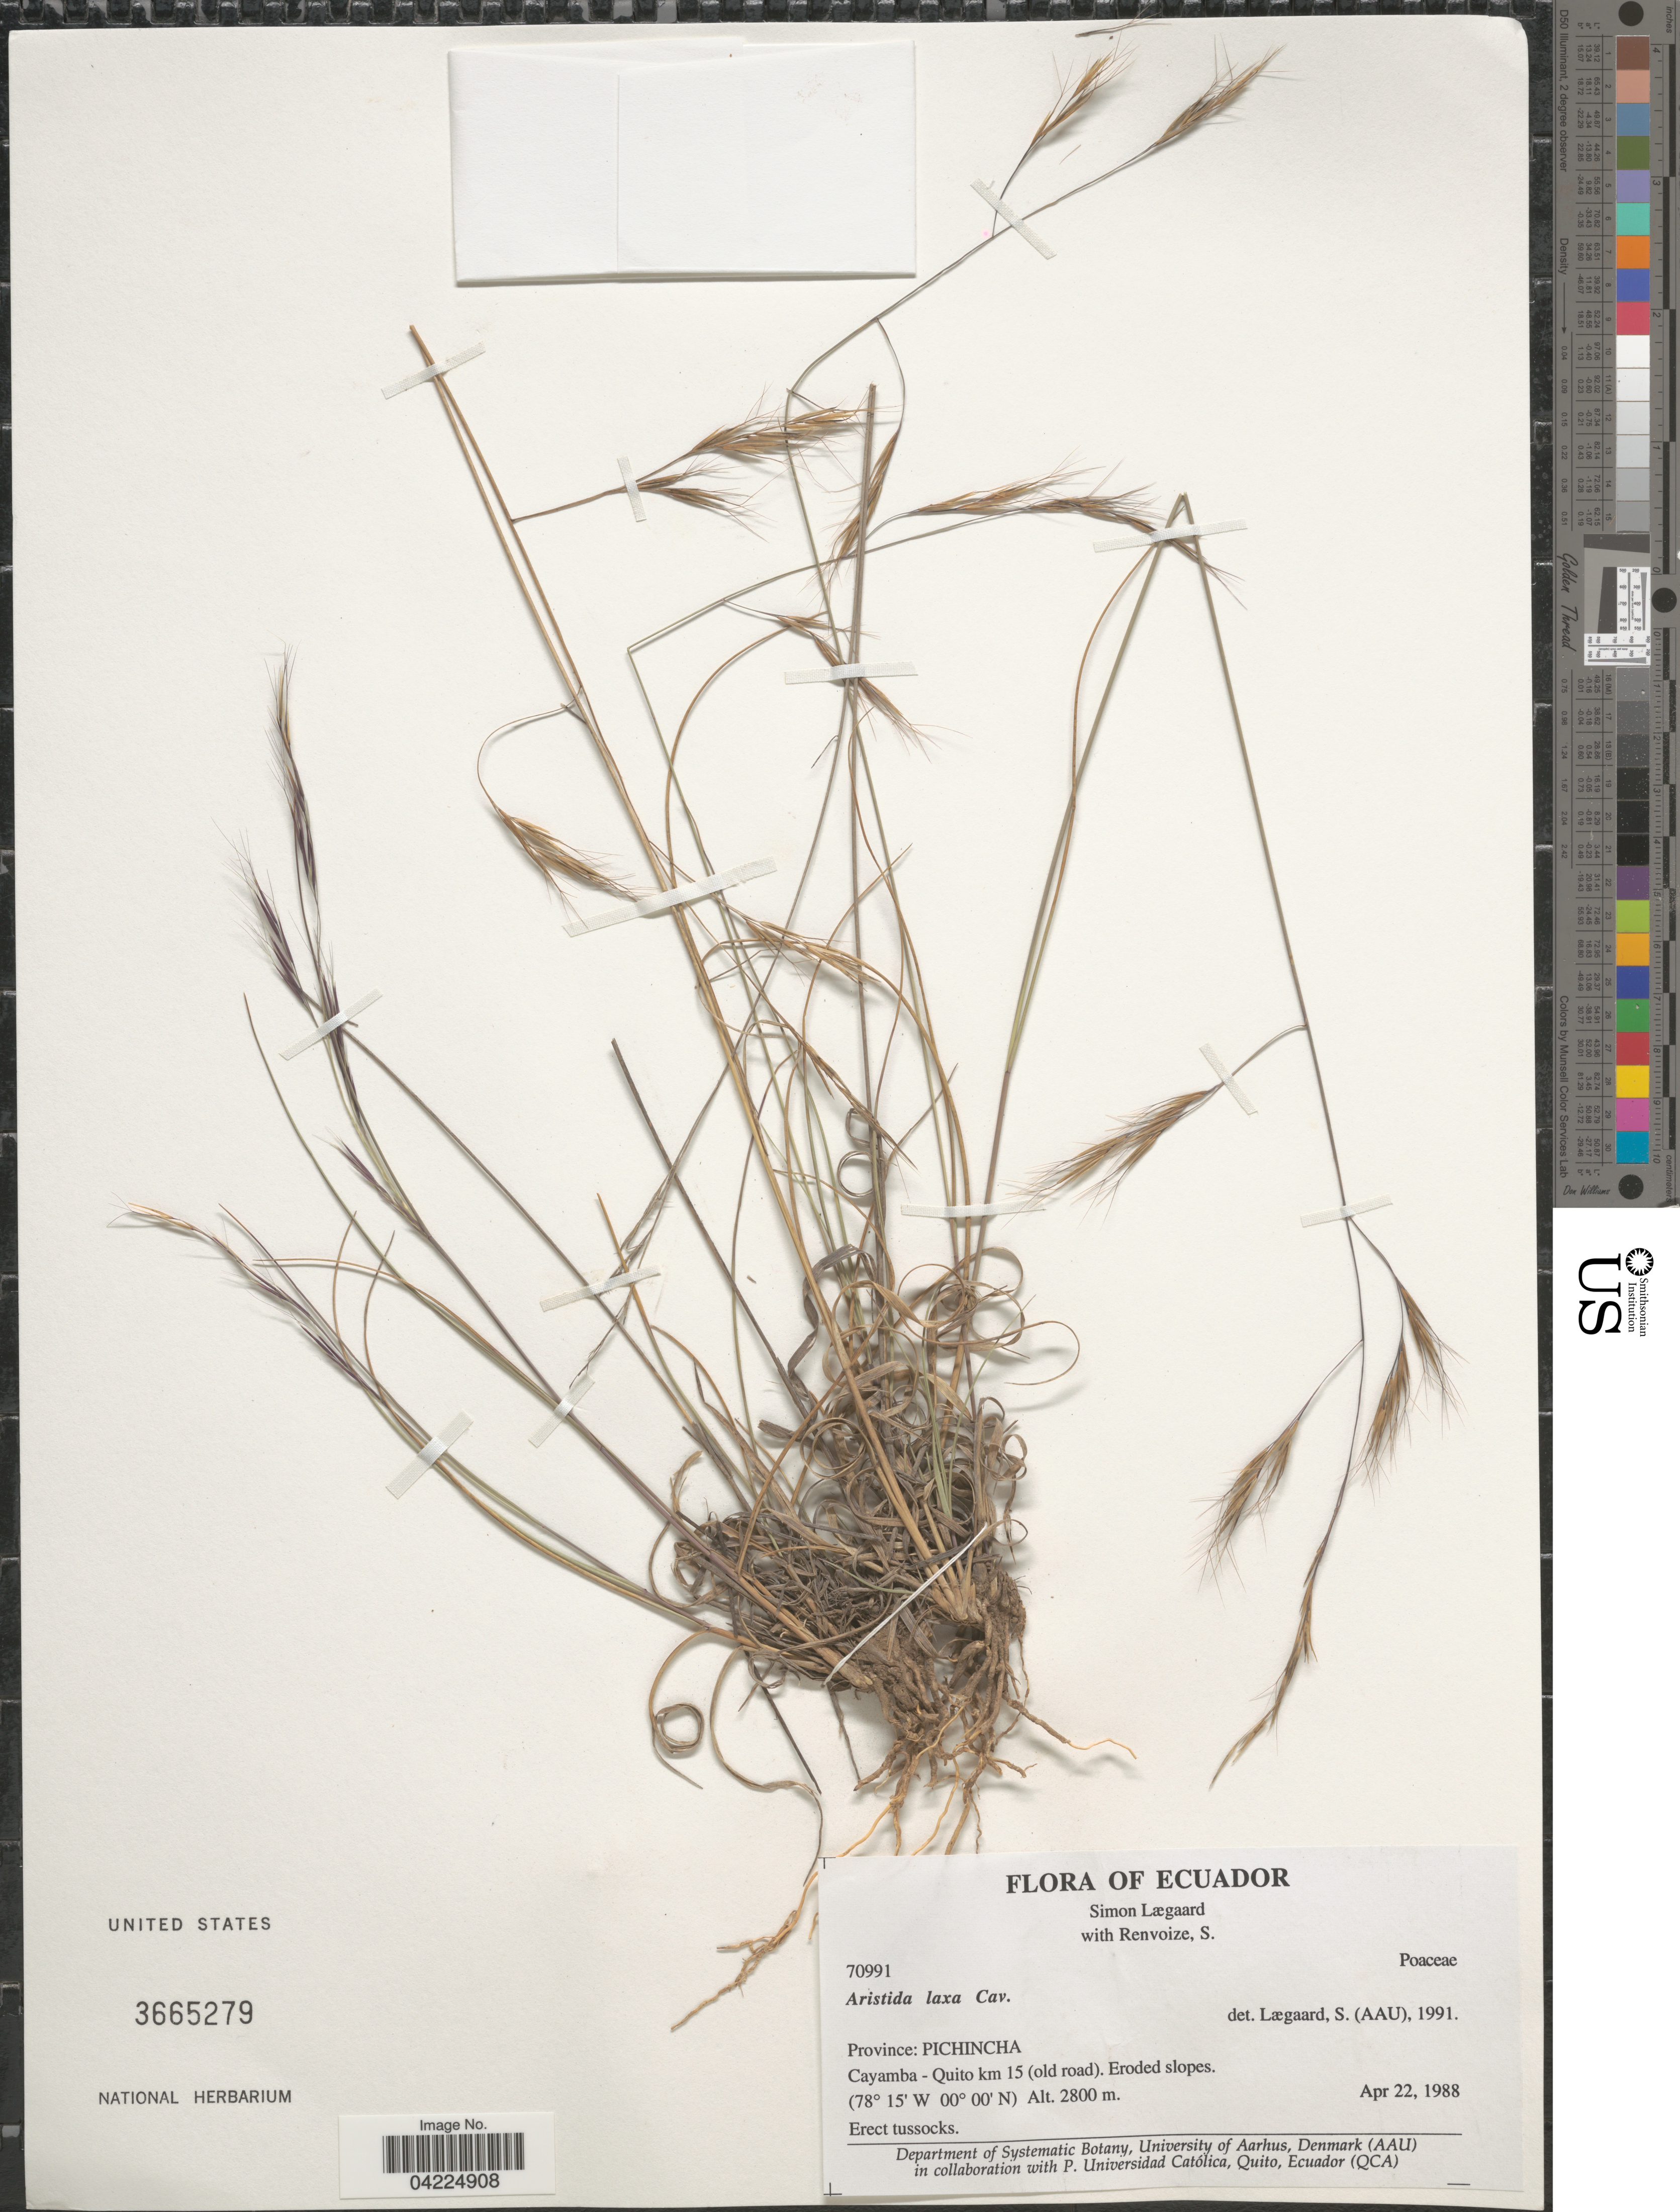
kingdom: Plantae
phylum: Tracheophyta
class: Liliopsida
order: Poales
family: Poaceae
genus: Aristida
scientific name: Aristida laxa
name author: Cav.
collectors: S. Lægaard & S. A. Renvoize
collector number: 70991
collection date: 1988-04-22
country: Ecuador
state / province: Pichincha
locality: Cayambe - Quito km. 15 (old road). Eroded slopes.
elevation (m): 2800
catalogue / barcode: US 3665279